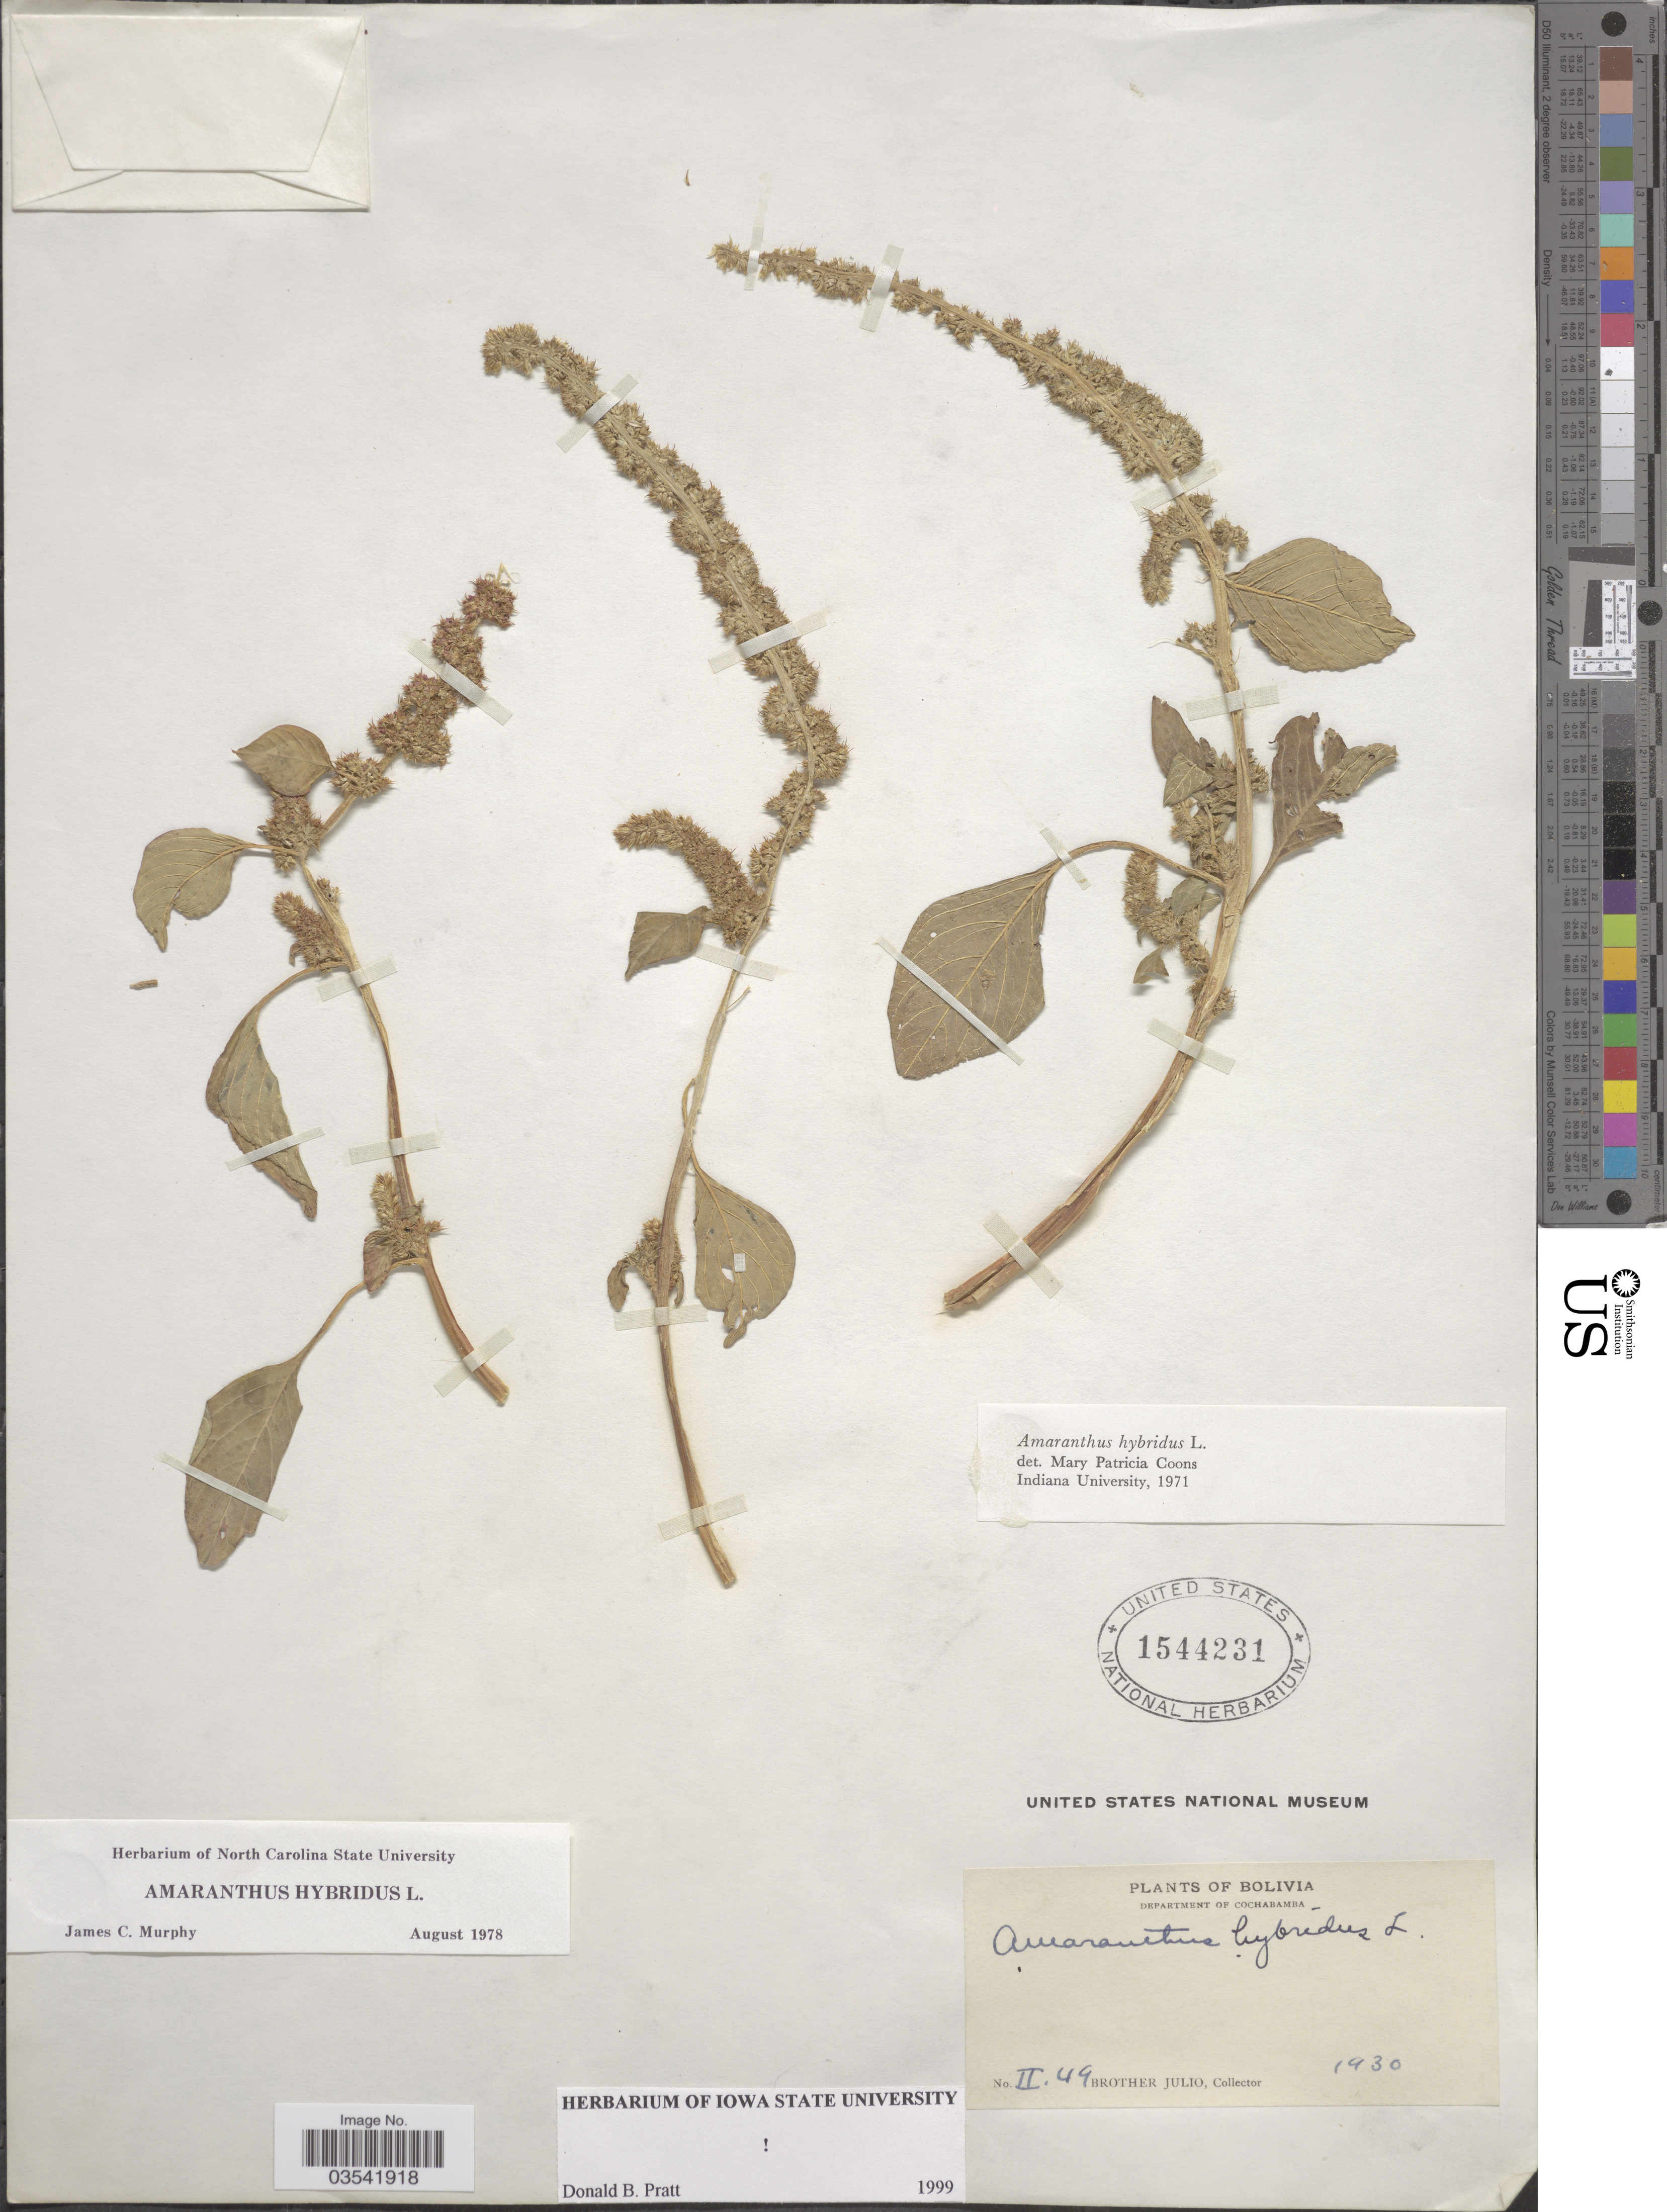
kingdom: Plantae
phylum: Tracheophyta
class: Magnoliopsida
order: Caryophyllales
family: Amaranthaceae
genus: Amaranthus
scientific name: Amaranthus hybridus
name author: L.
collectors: Bro. Julio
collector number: II49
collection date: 1930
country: Bolivia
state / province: Cochabamba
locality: Department of Cochabamba.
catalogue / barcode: US 1544231